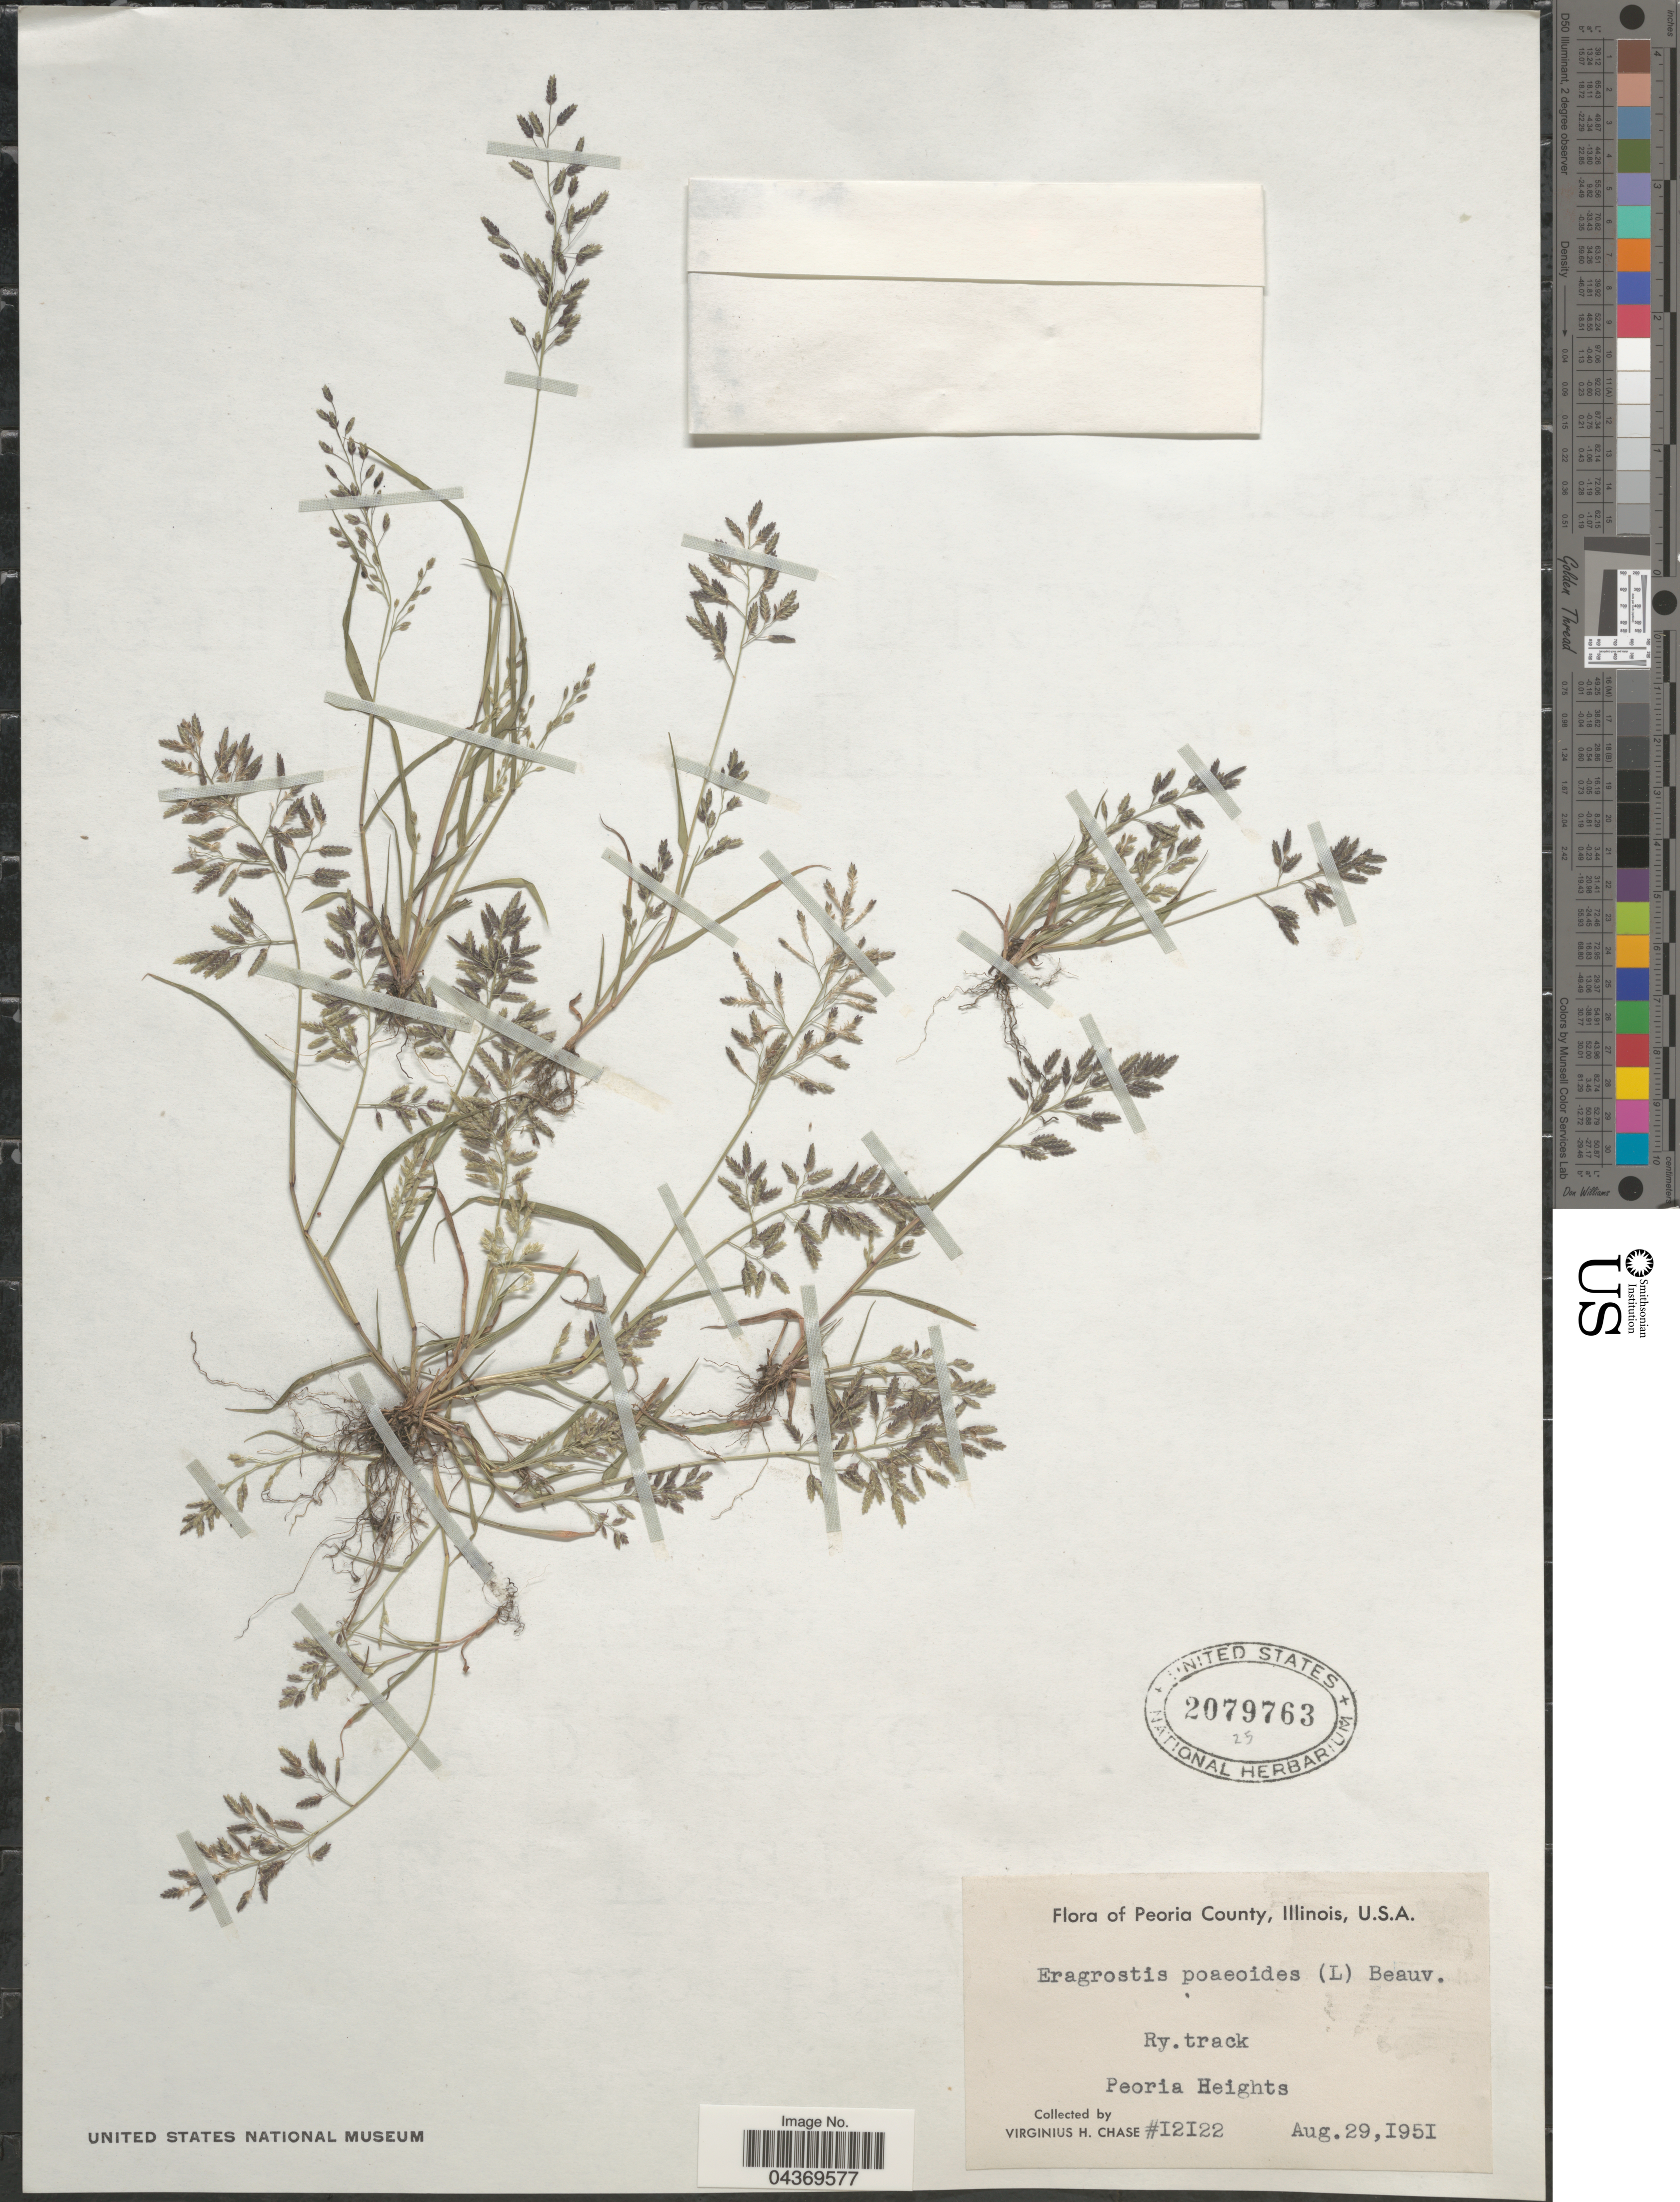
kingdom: Plantae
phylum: Tracheophyta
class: Liliopsida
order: Poales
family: Poaceae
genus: Eragrostis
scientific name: Eragrostis minor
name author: Host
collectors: V. H. Chase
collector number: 12122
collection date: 1951-08-29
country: United States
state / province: Illinois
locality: Peoria County. Ry.track. Peoria Heights.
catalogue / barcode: US 2079763